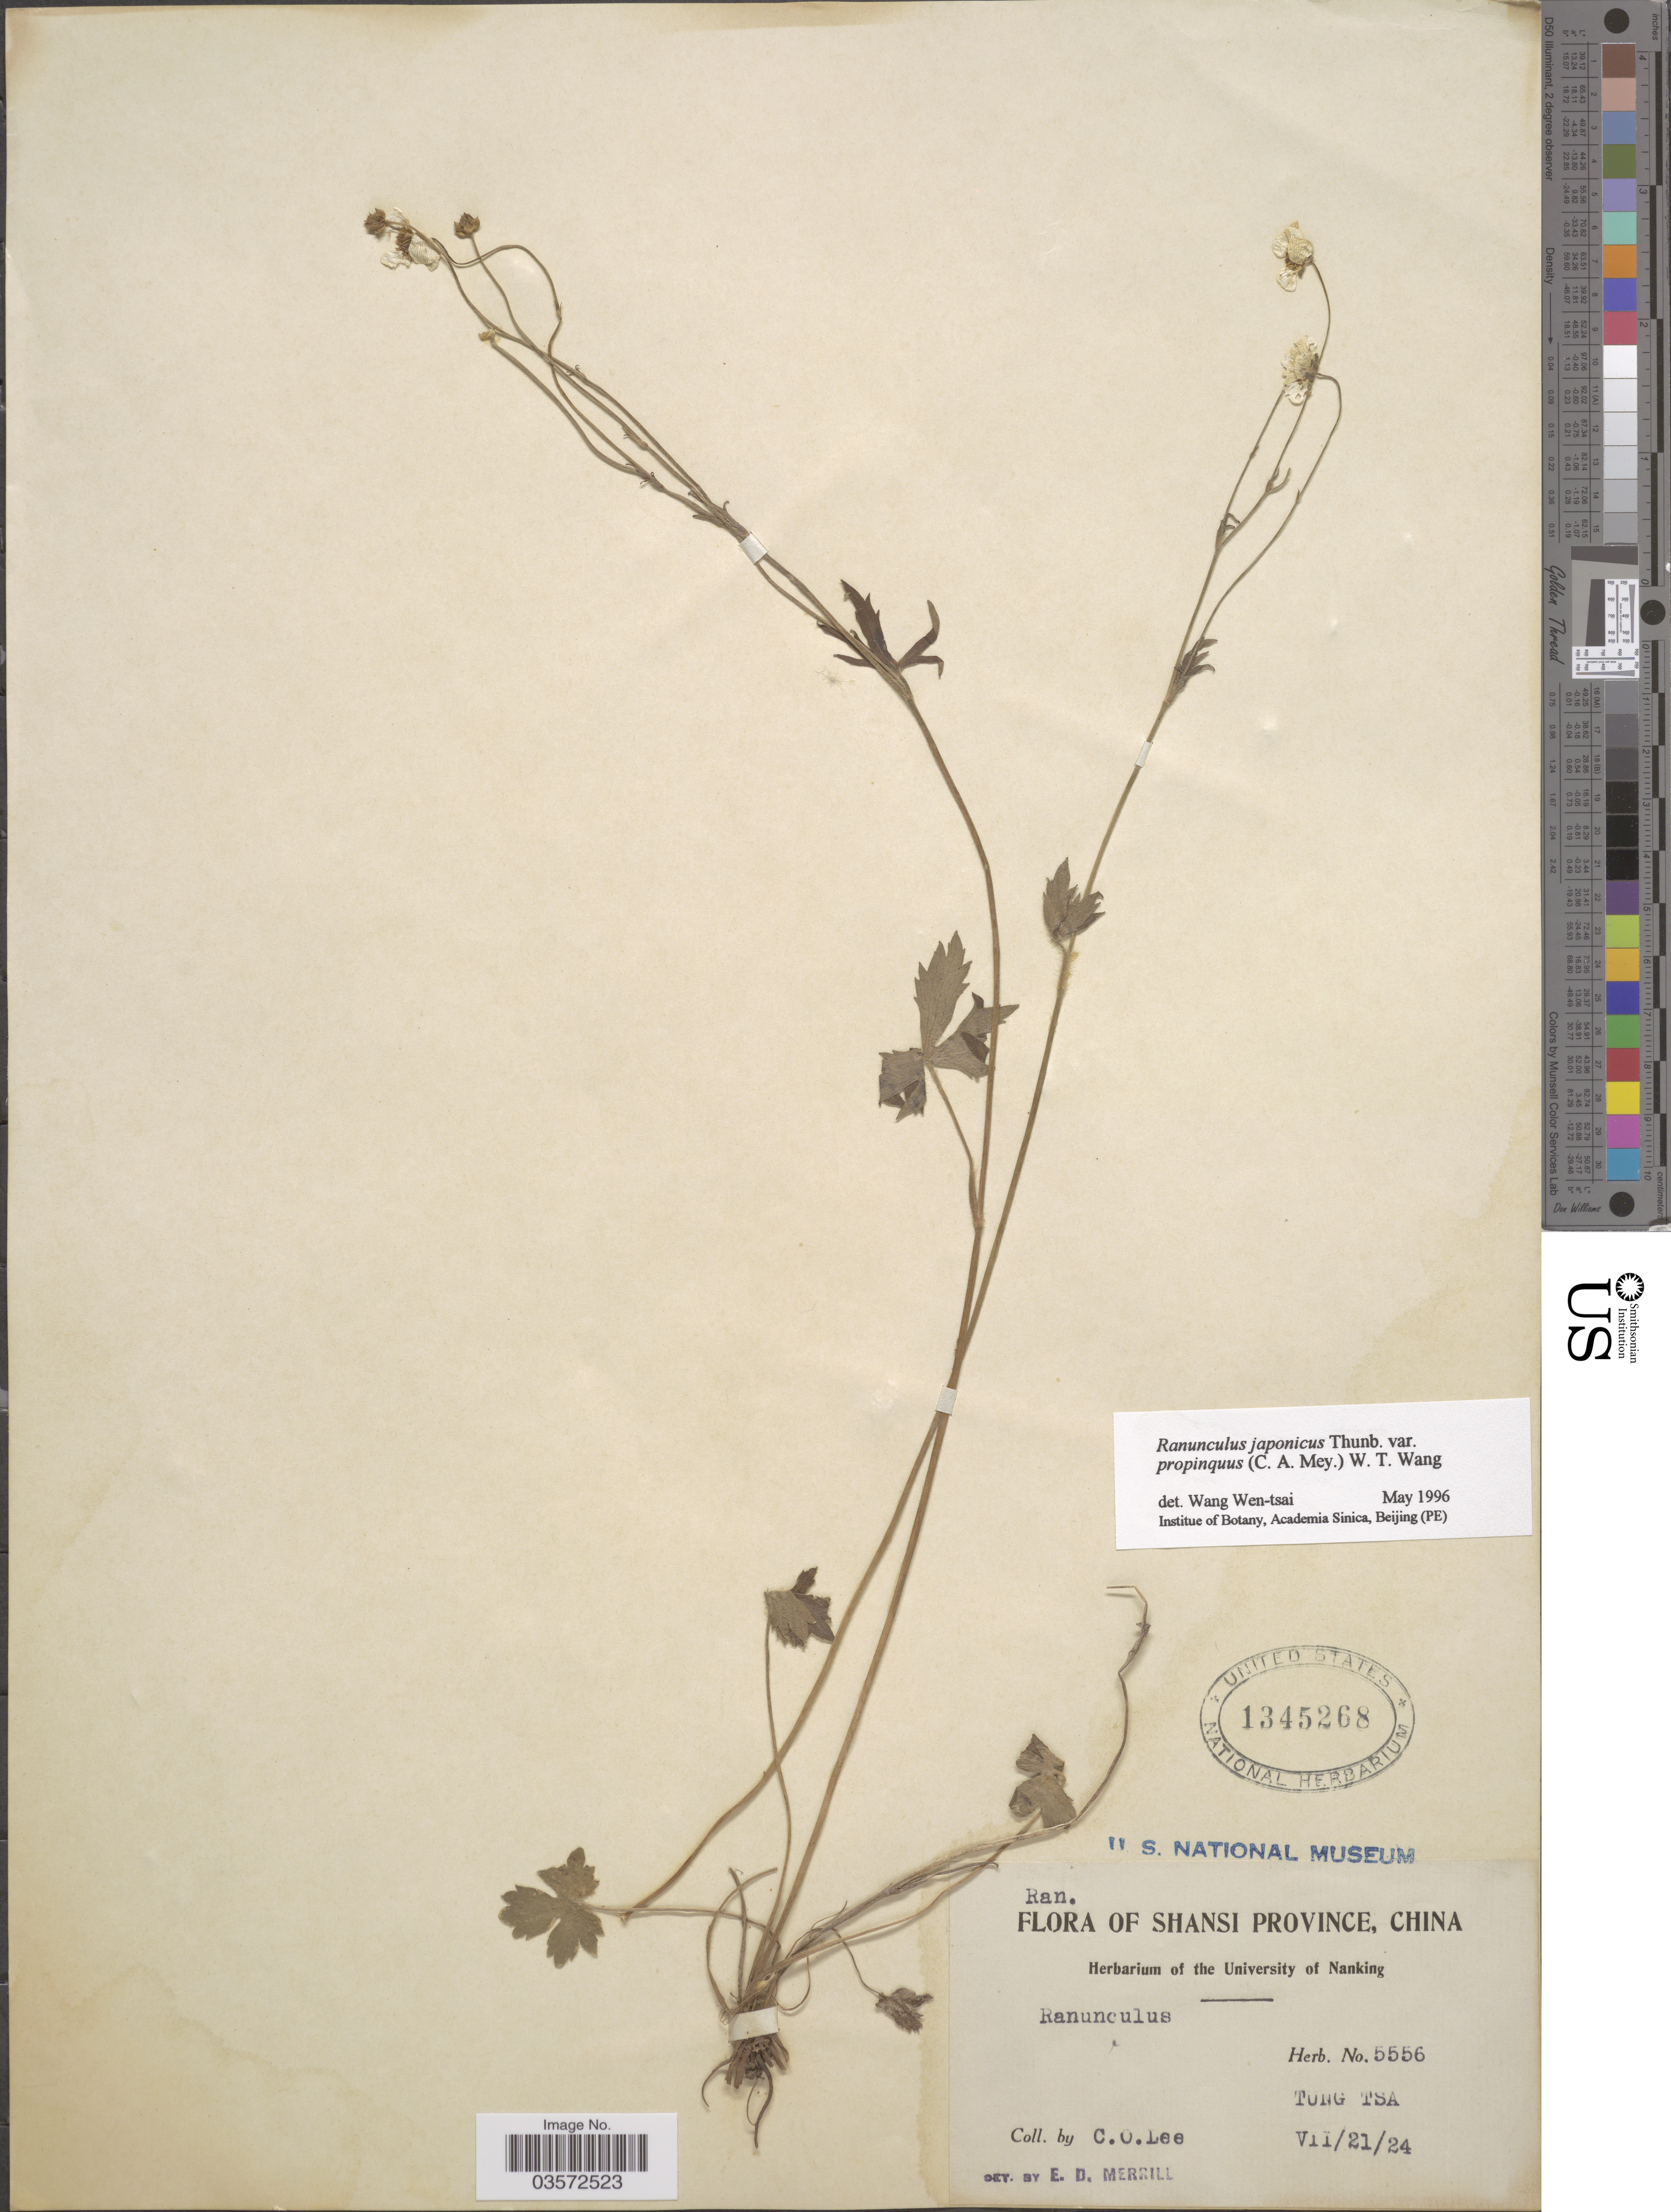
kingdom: Plantae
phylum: Tracheophyta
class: Magnoliopsida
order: Ranunculales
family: Ranunculaceae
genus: Ranunculus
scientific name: Ranunculus japonicus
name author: Thunb.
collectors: C. Lee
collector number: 5556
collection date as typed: Transcribed d/m/y: 21/7/24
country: China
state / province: Shanxi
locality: Shansi Province. Tung Tsa.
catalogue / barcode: US 1345268